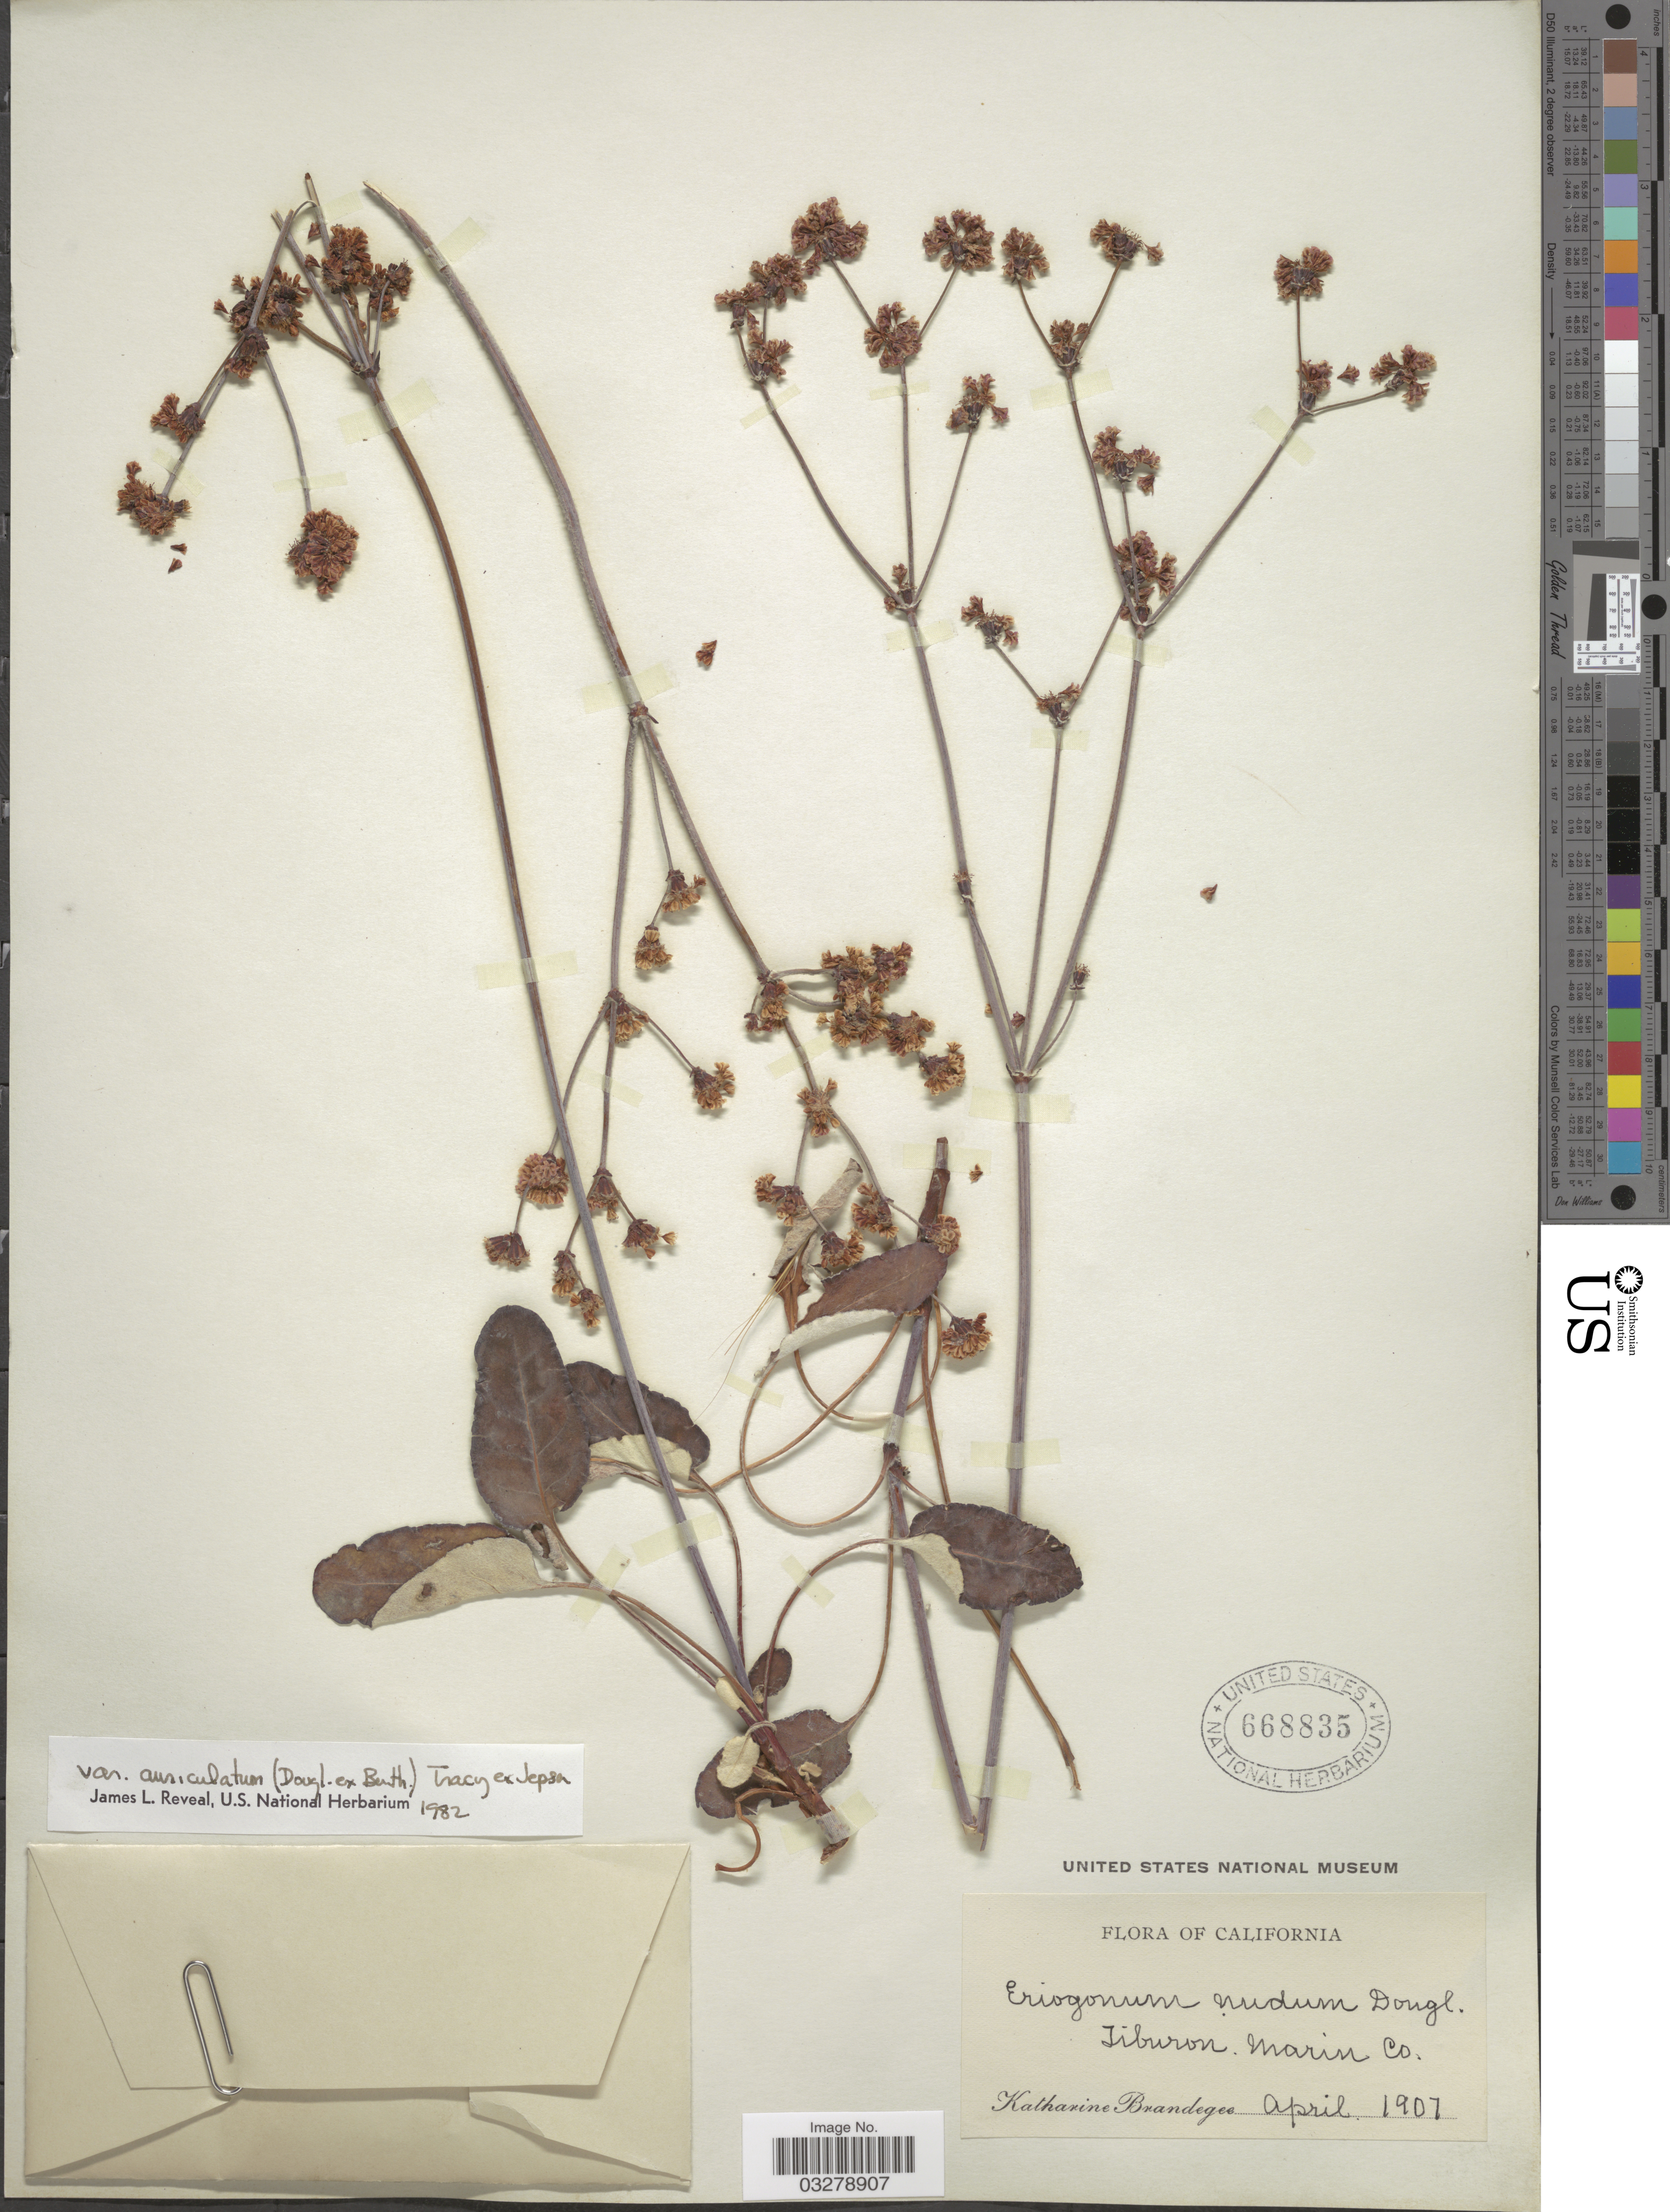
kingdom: Plantae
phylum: Tracheophyta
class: Magnoliopsida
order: Caryophyllales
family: Polygonaceae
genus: Eriogonum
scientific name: Eriogonum nudum var. auriculatum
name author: (Benth.) Tracy ex Jeps.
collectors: M. K. Brandegee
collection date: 1907-04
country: United States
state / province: California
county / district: Marin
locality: Tiburon, Marin Co.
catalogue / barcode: US 668835